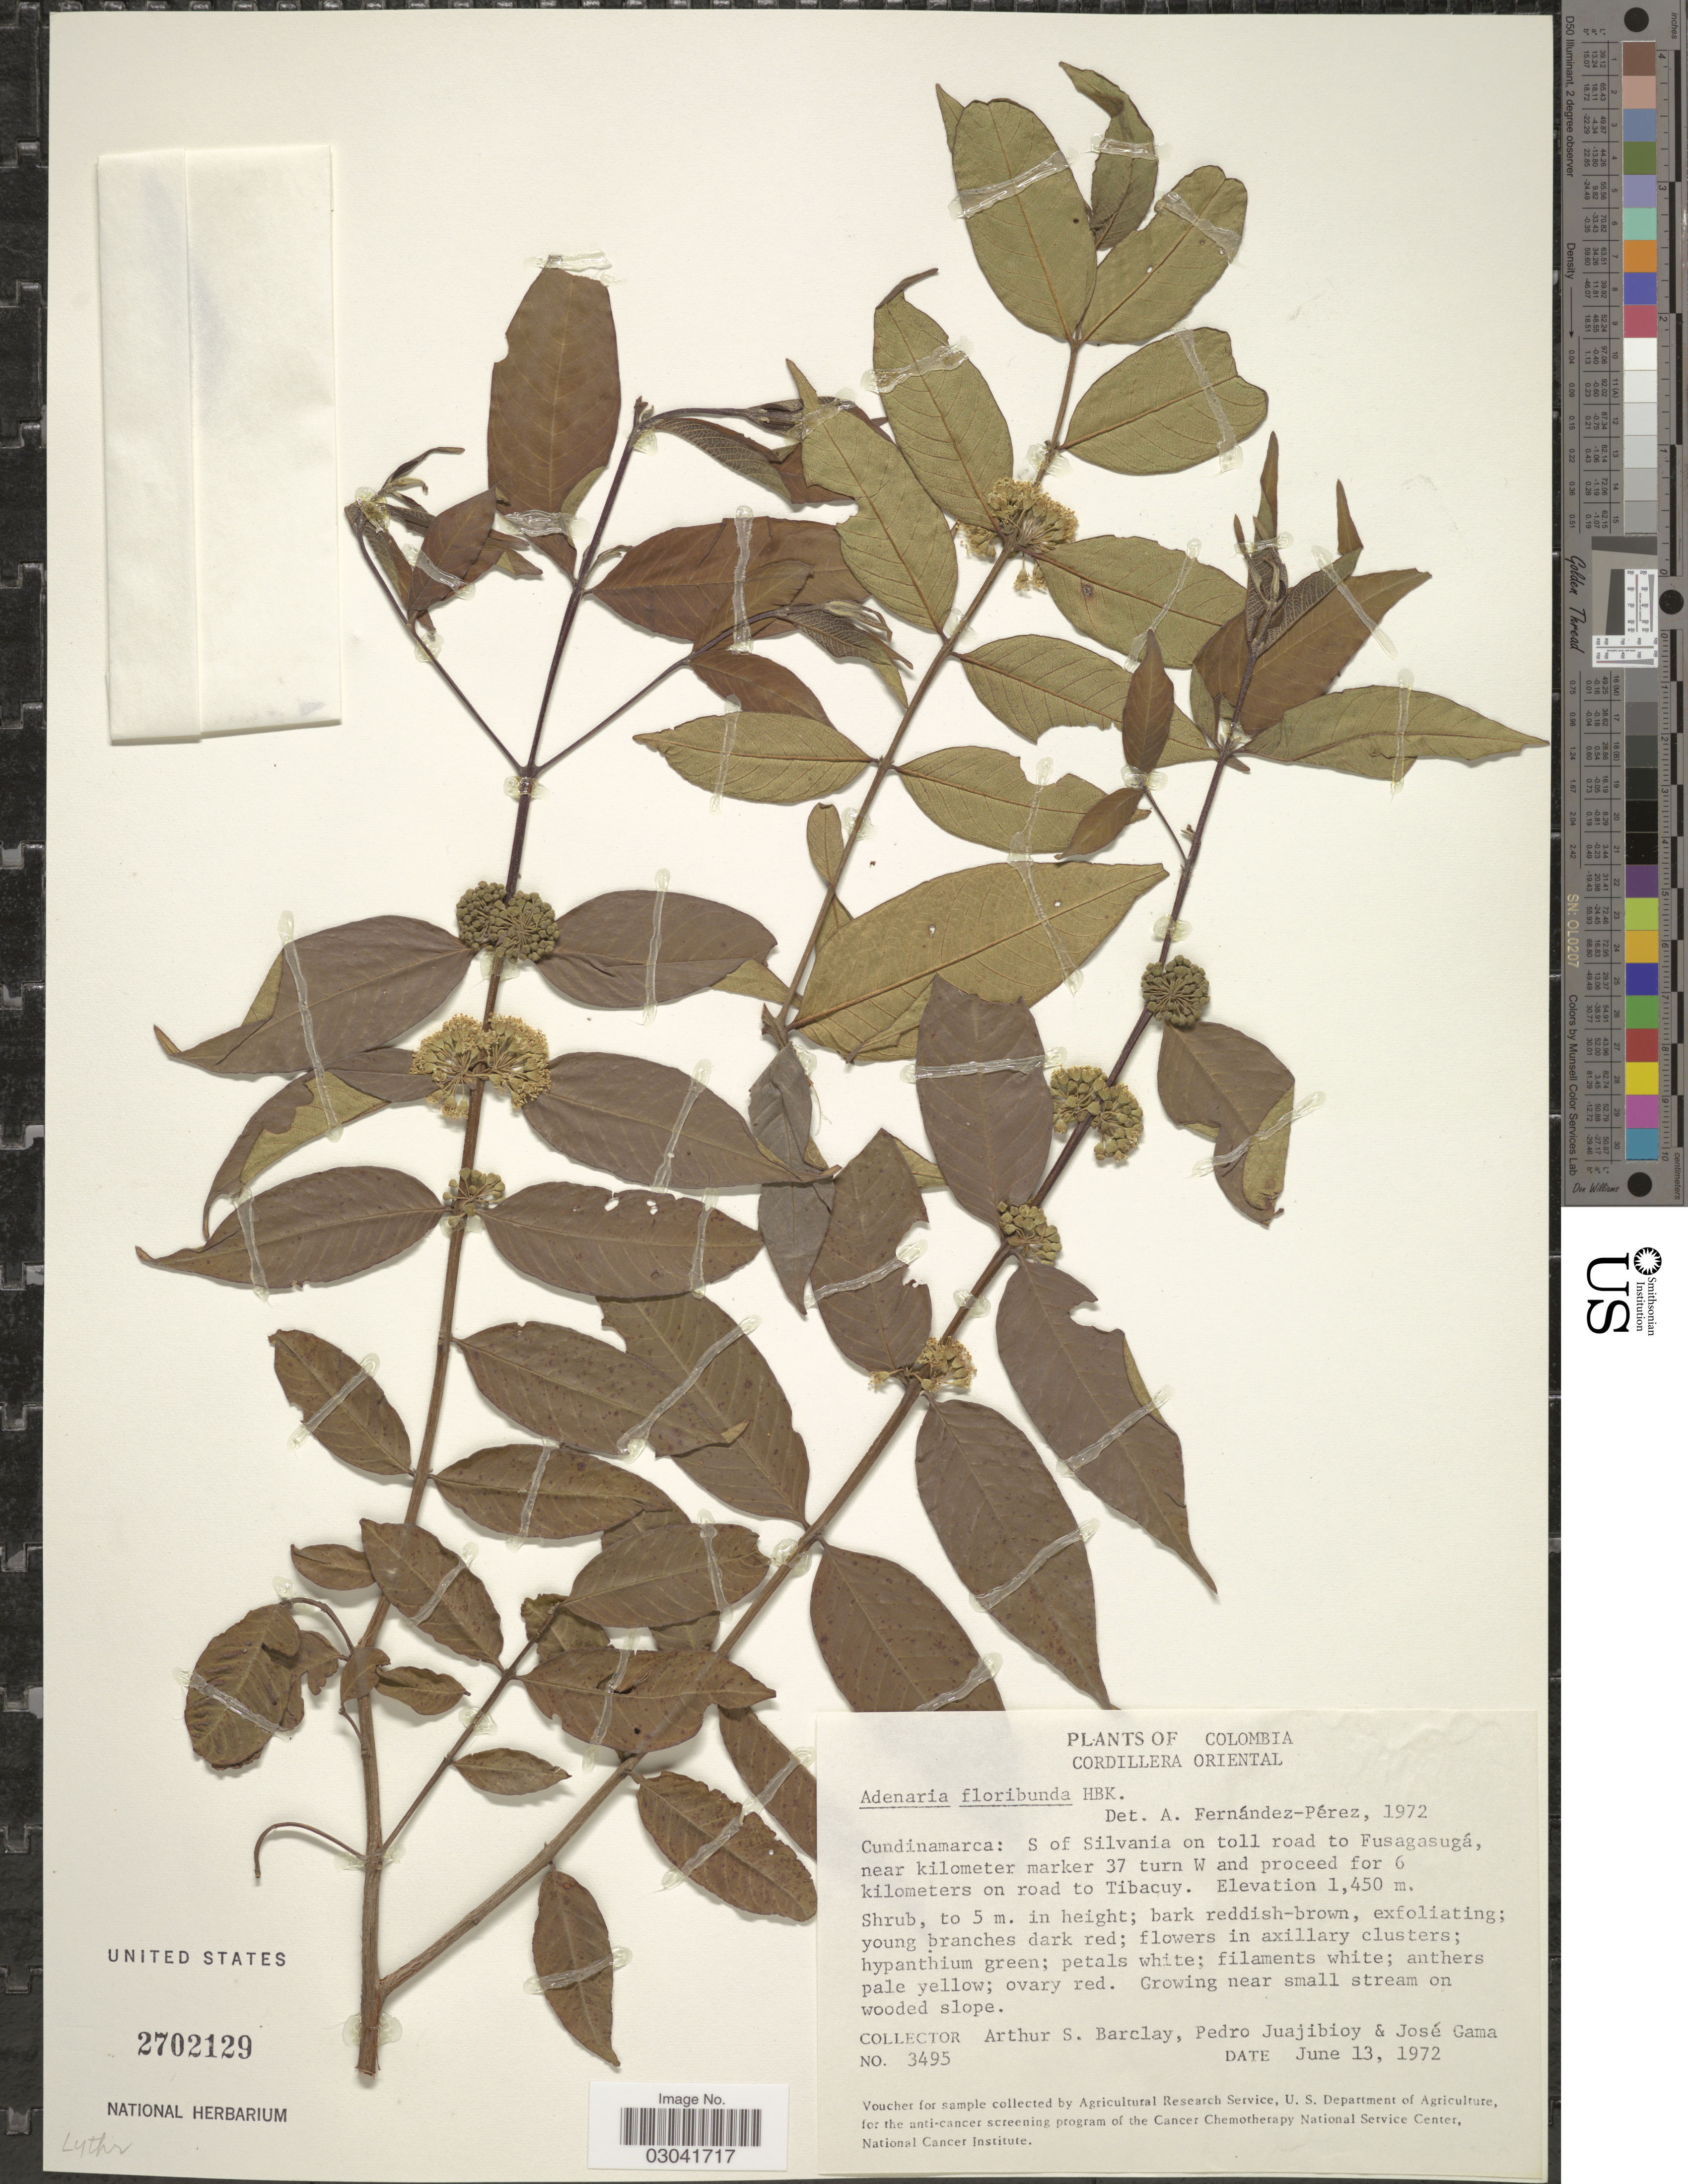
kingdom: Plantae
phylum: Tracheophyta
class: Magnoliopsida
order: Myrtales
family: Lythraceae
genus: Adenaria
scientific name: Adenaria floribunda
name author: Kunth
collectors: A. S. Barclay, P. Juajibioy & J. Gama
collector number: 3495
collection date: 1972-06-13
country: Colombia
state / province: Cundinamarca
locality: Cordillera Oriental. S of Silvania on toll road to Fusagasugá, near kilometer marker 37 turn W and proceed for 6 kilometers on road to Tibacuy.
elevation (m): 1450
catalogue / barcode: US 2702129